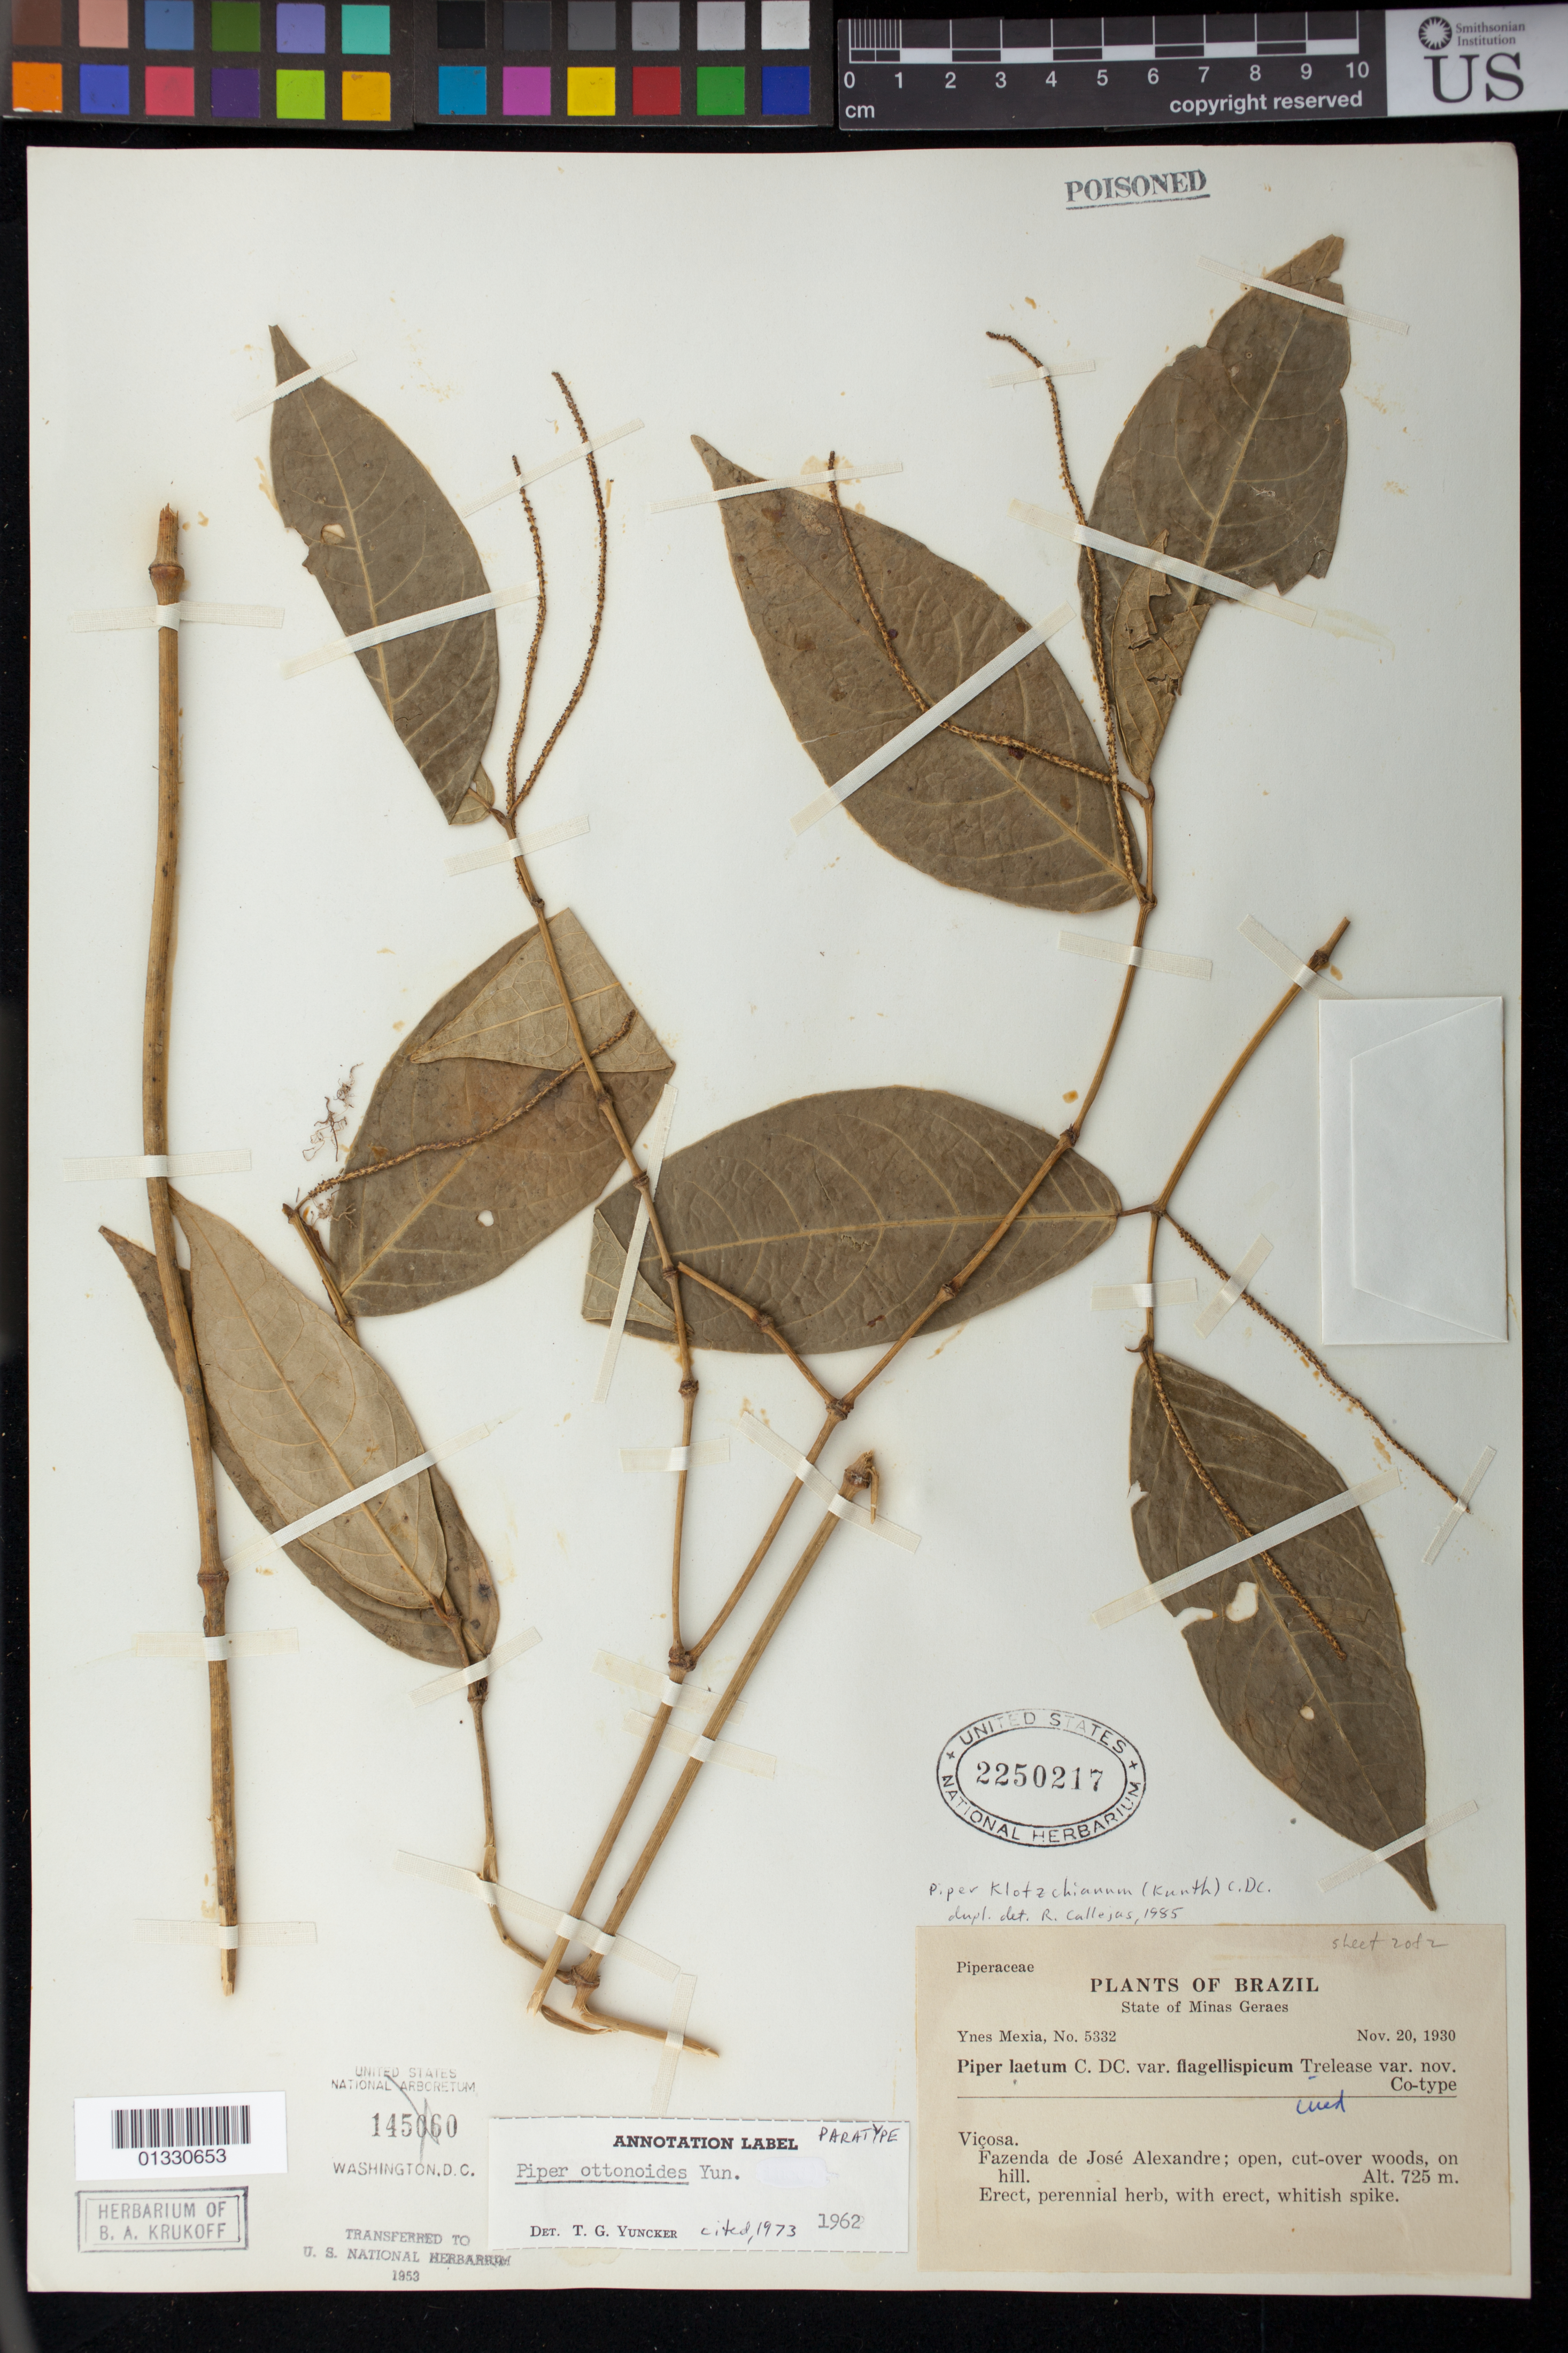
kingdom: Plantae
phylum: Tracheophyta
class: Magnoliopsida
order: Piperales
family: Piperaceae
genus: Piper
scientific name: Piper klotzschianum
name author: (Kunth) C. DC.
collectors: Y. Mexia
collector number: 5332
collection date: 1930-11-20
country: Brazil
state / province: Minas Gerais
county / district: Viçosa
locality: Fazenda de José Alexandre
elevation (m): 725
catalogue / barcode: US 2250217